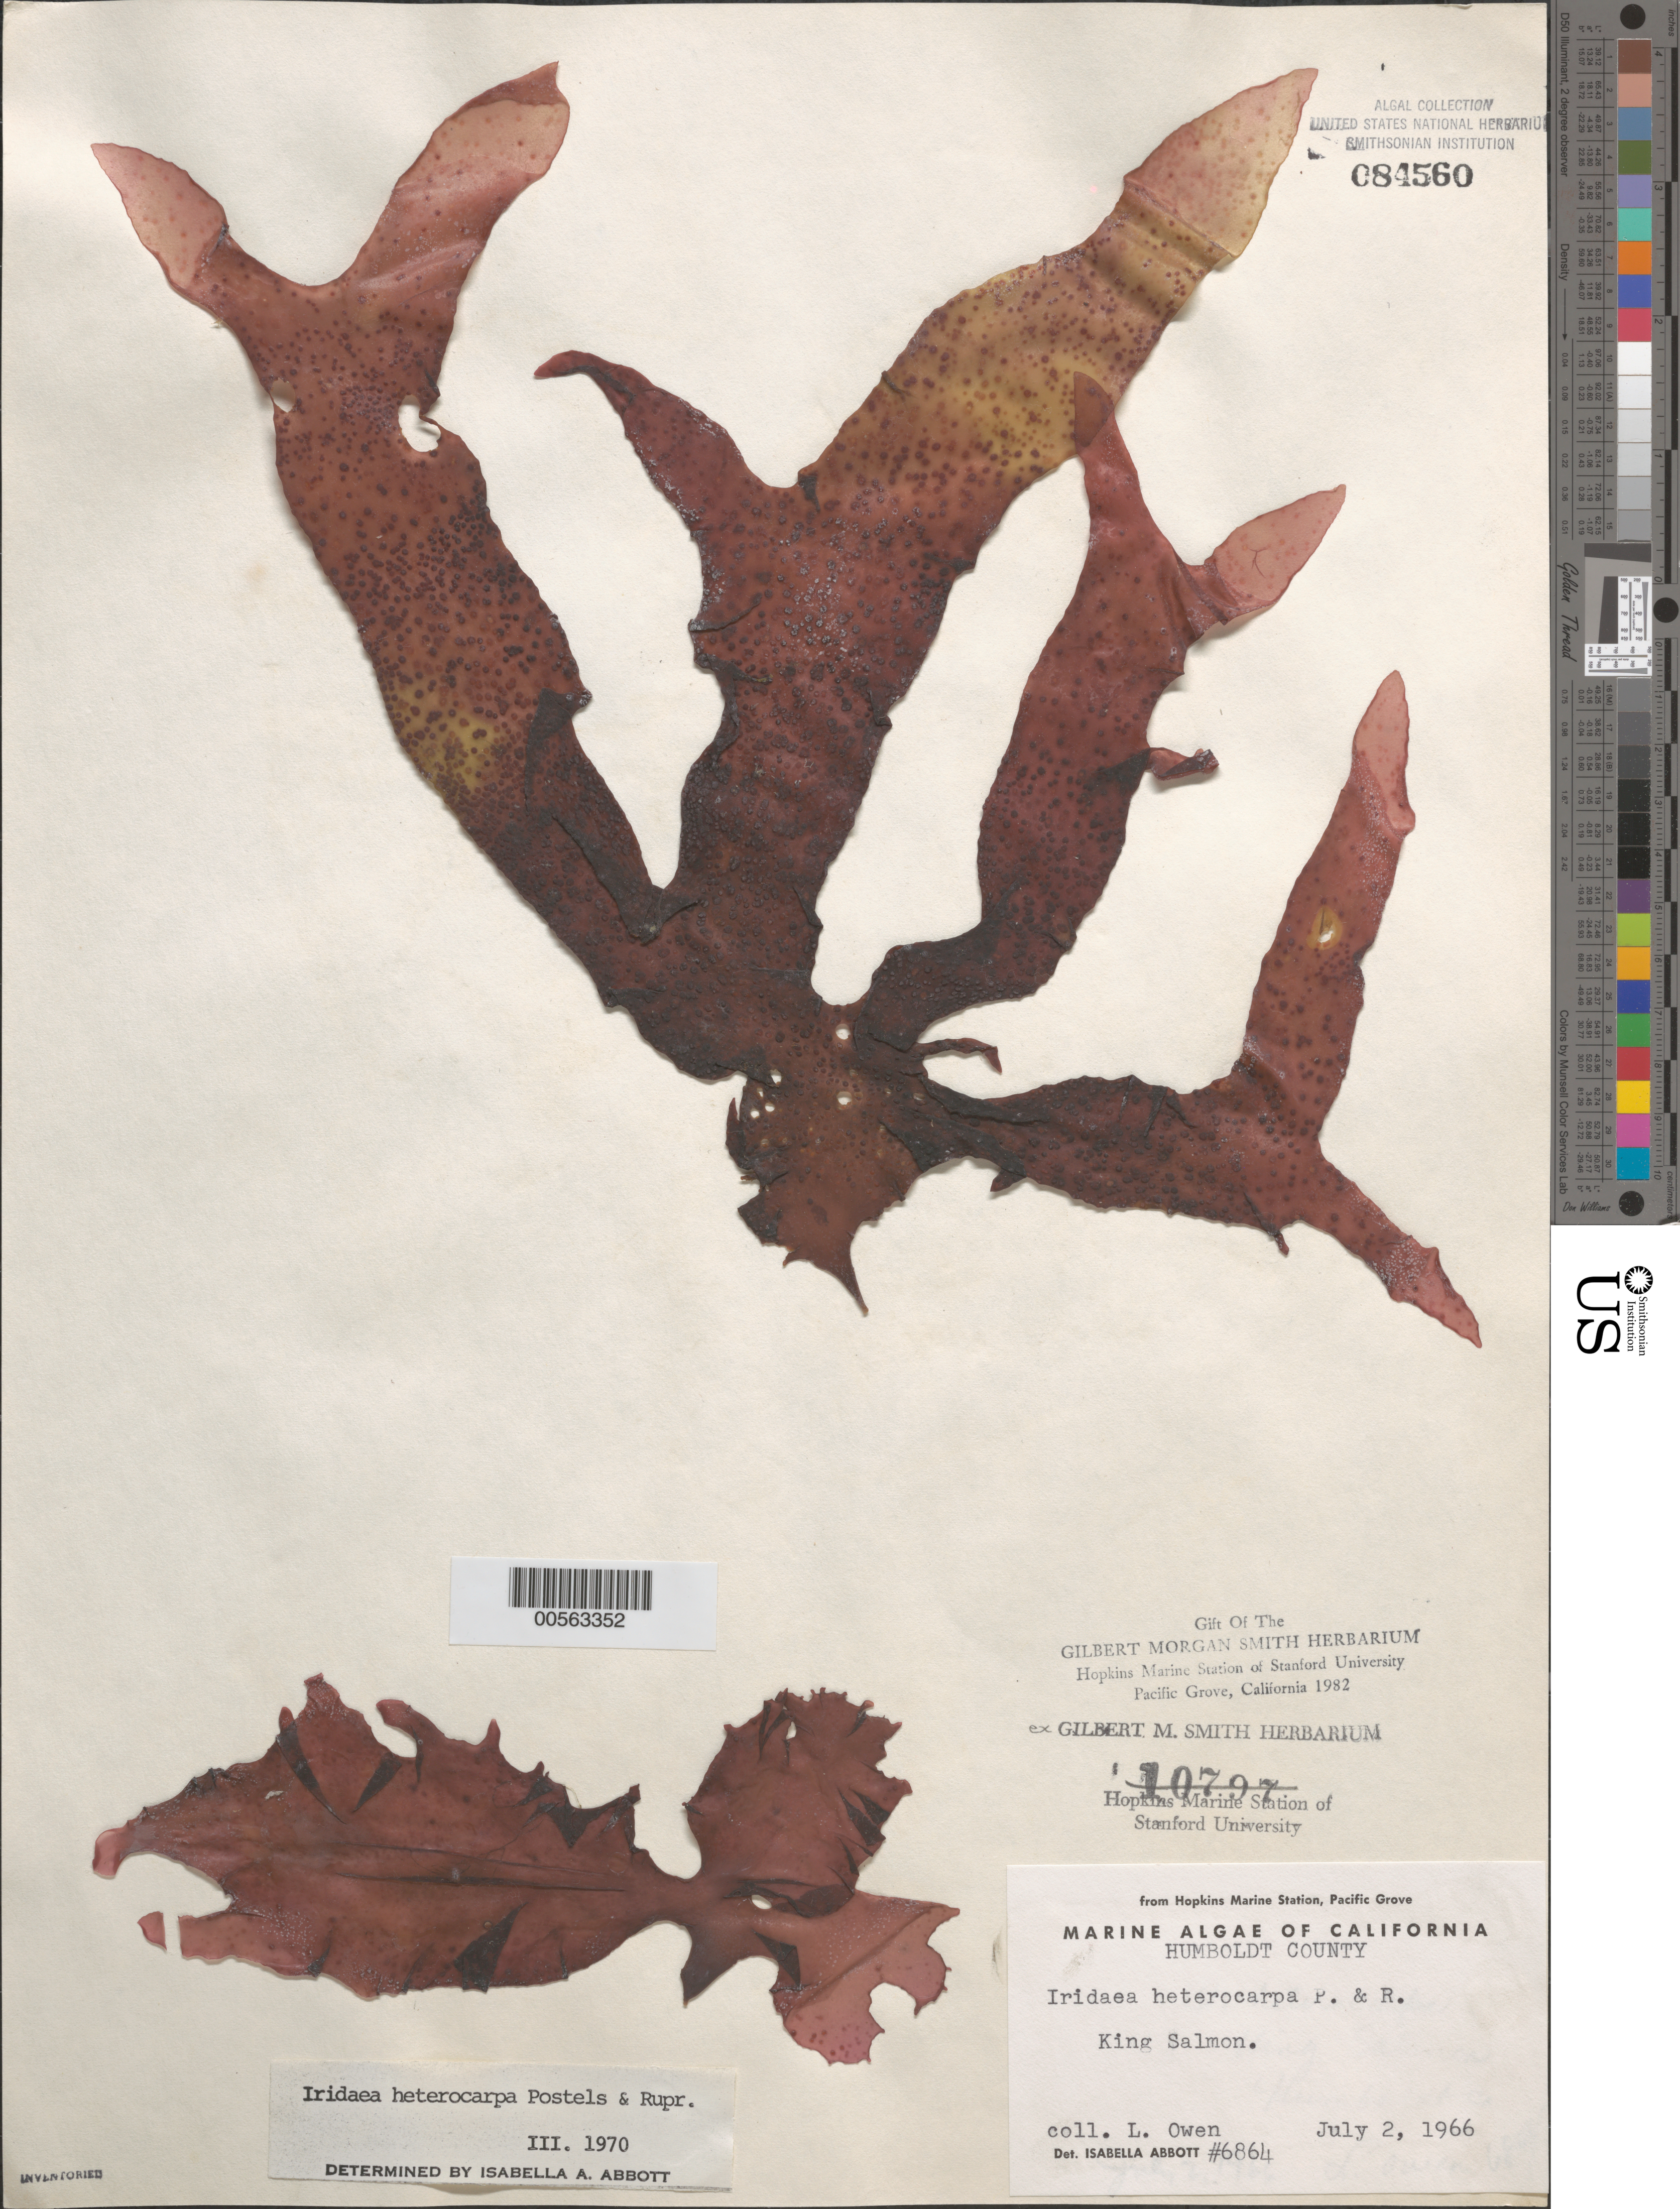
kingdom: Plantae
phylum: Rhodophyta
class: Florideophyceae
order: Gigartinales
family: Gigartinaceae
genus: Chondrus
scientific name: Chondrus crispus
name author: Stackh.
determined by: Algae name updating Project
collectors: L. Owen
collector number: IAA 6864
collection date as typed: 02 Jul 1966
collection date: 1966-07-02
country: United States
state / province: California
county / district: Humboldt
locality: King Salmon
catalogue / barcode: US 84560